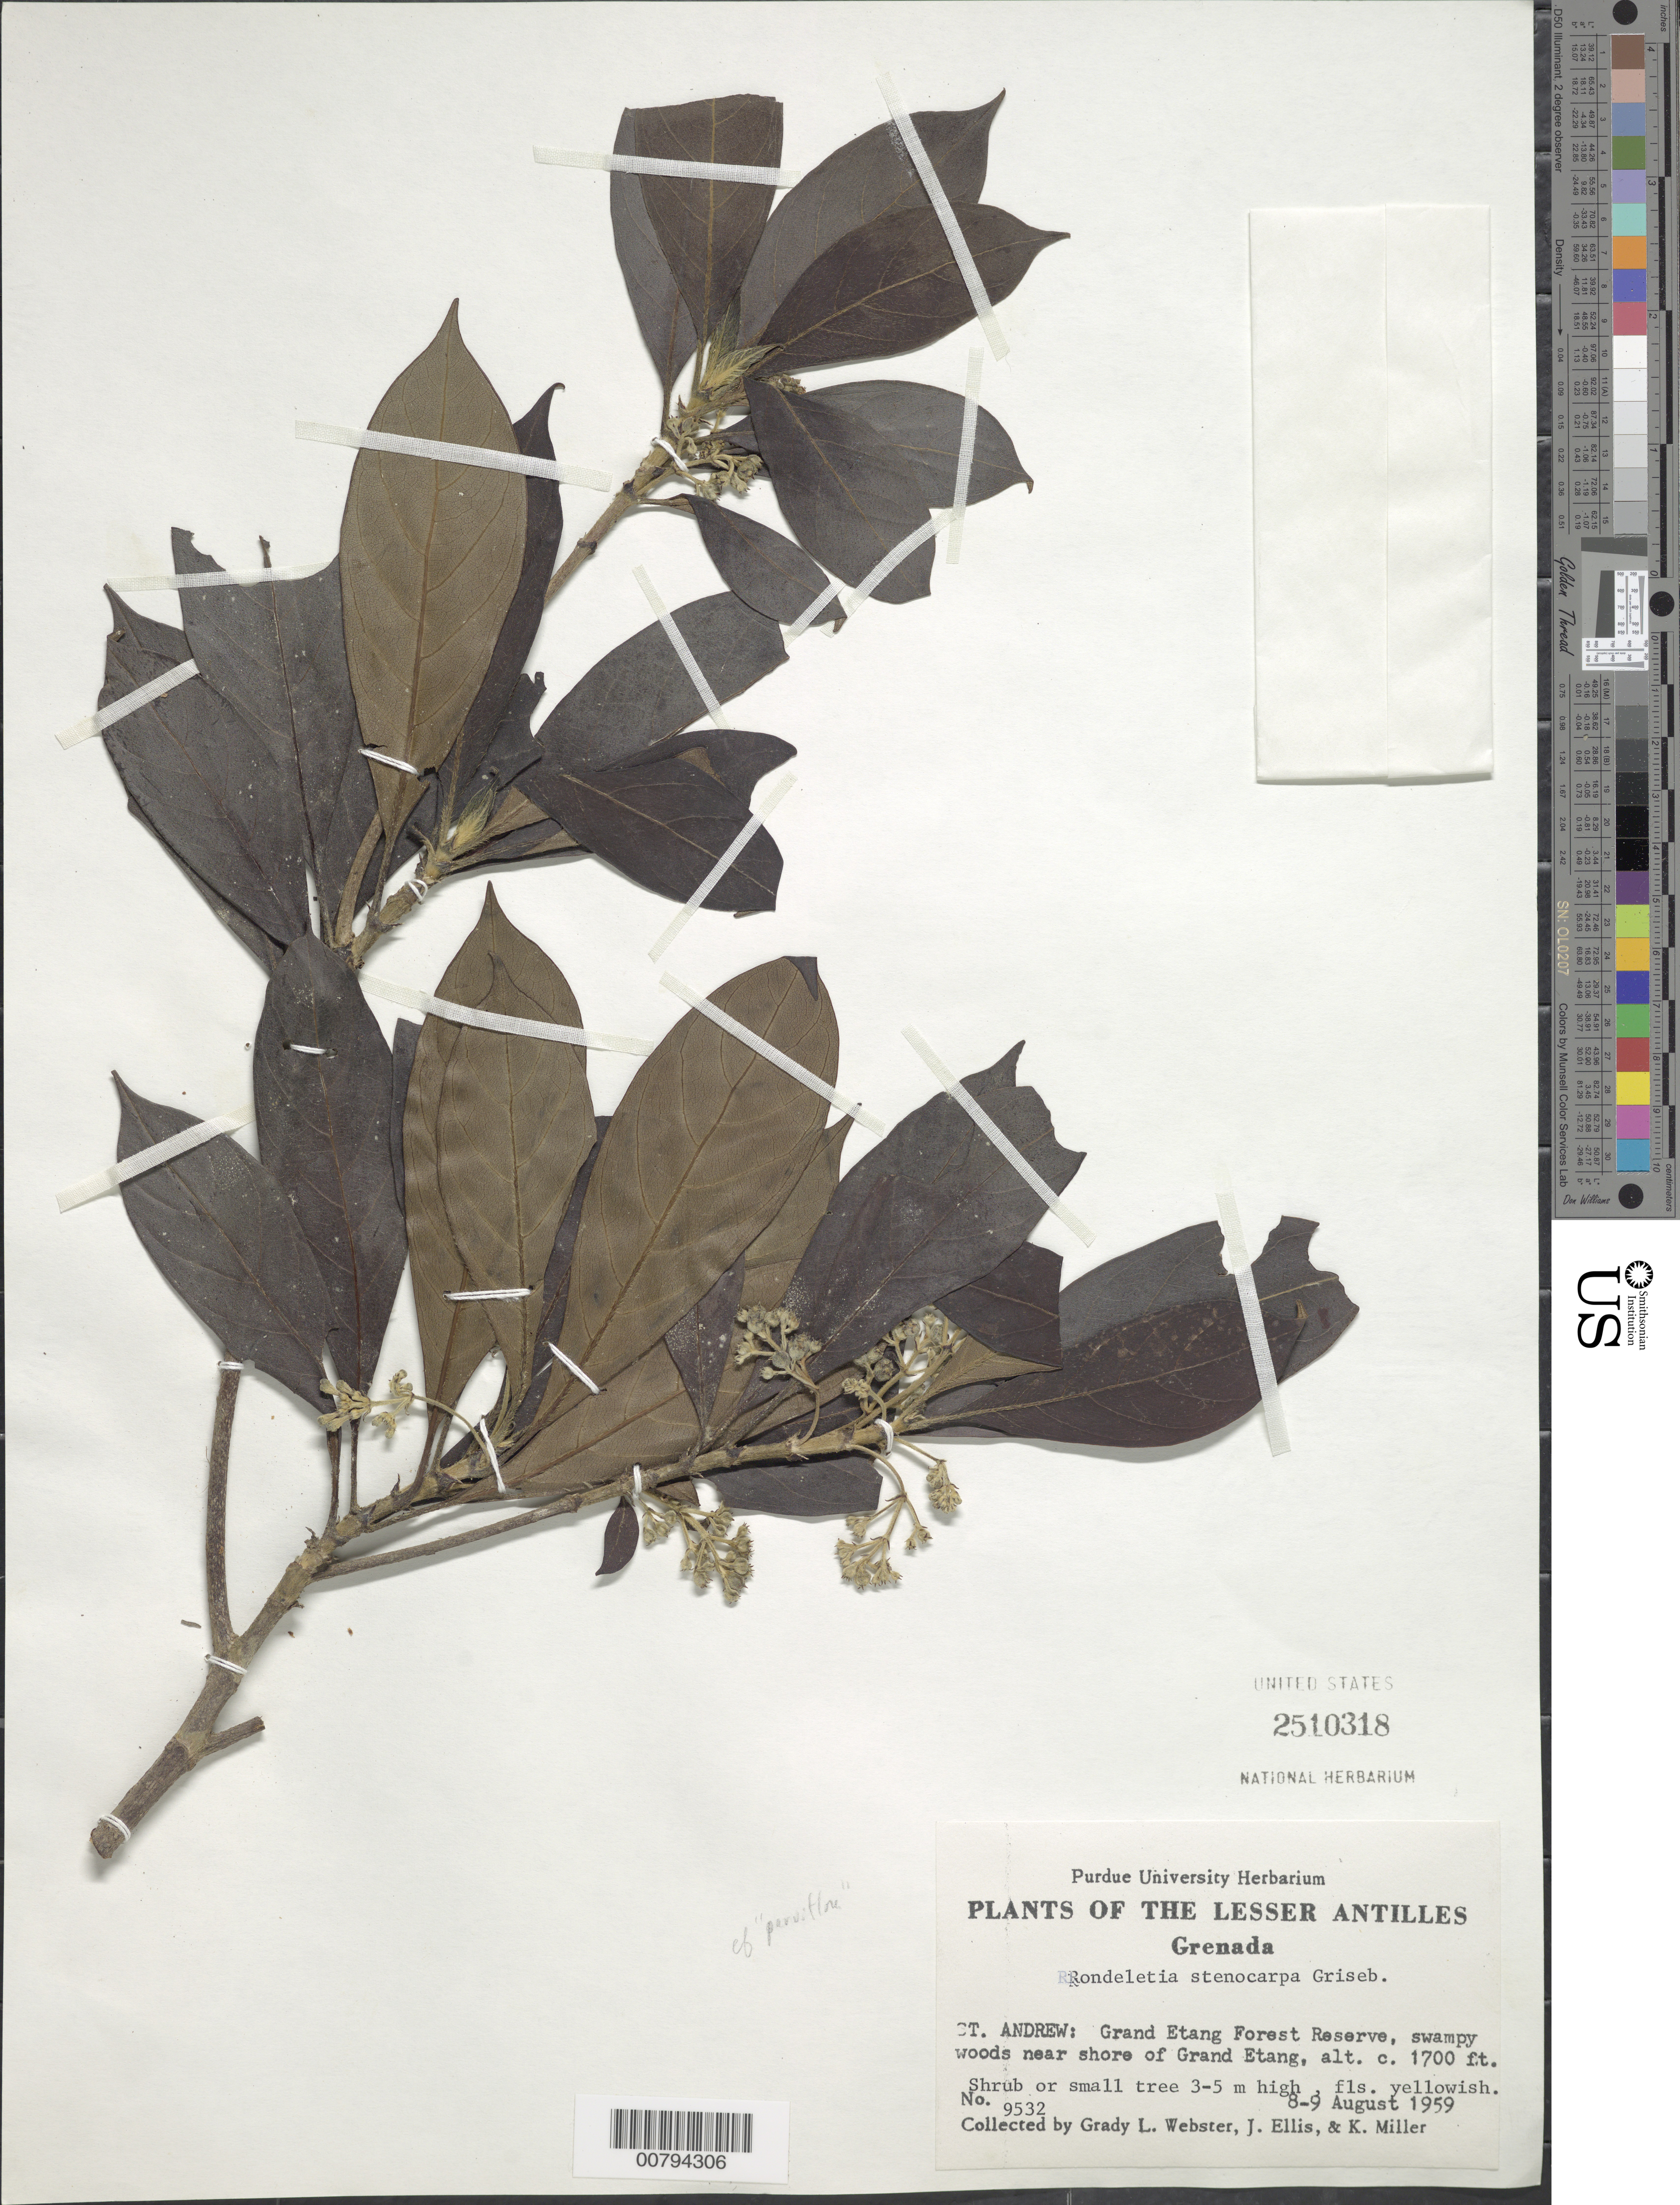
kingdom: Plantae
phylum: Tracheophyta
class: Magnoliopsida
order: Gentianales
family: Rubiaceae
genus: Rondeletia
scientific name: Rondeletia parviflora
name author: Poir.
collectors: G. L. Webster, J. R. Ellis & K. Miller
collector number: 9532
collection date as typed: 08 Aug 1959 to 09 Aug 1959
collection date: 1959-08-08/1959-08-09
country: Grenada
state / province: Saint Andrew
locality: Grand Etang Forest Reserve, near shore of Grand Etang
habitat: Swampy woods near shore of etang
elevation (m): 518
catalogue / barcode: US 2510318